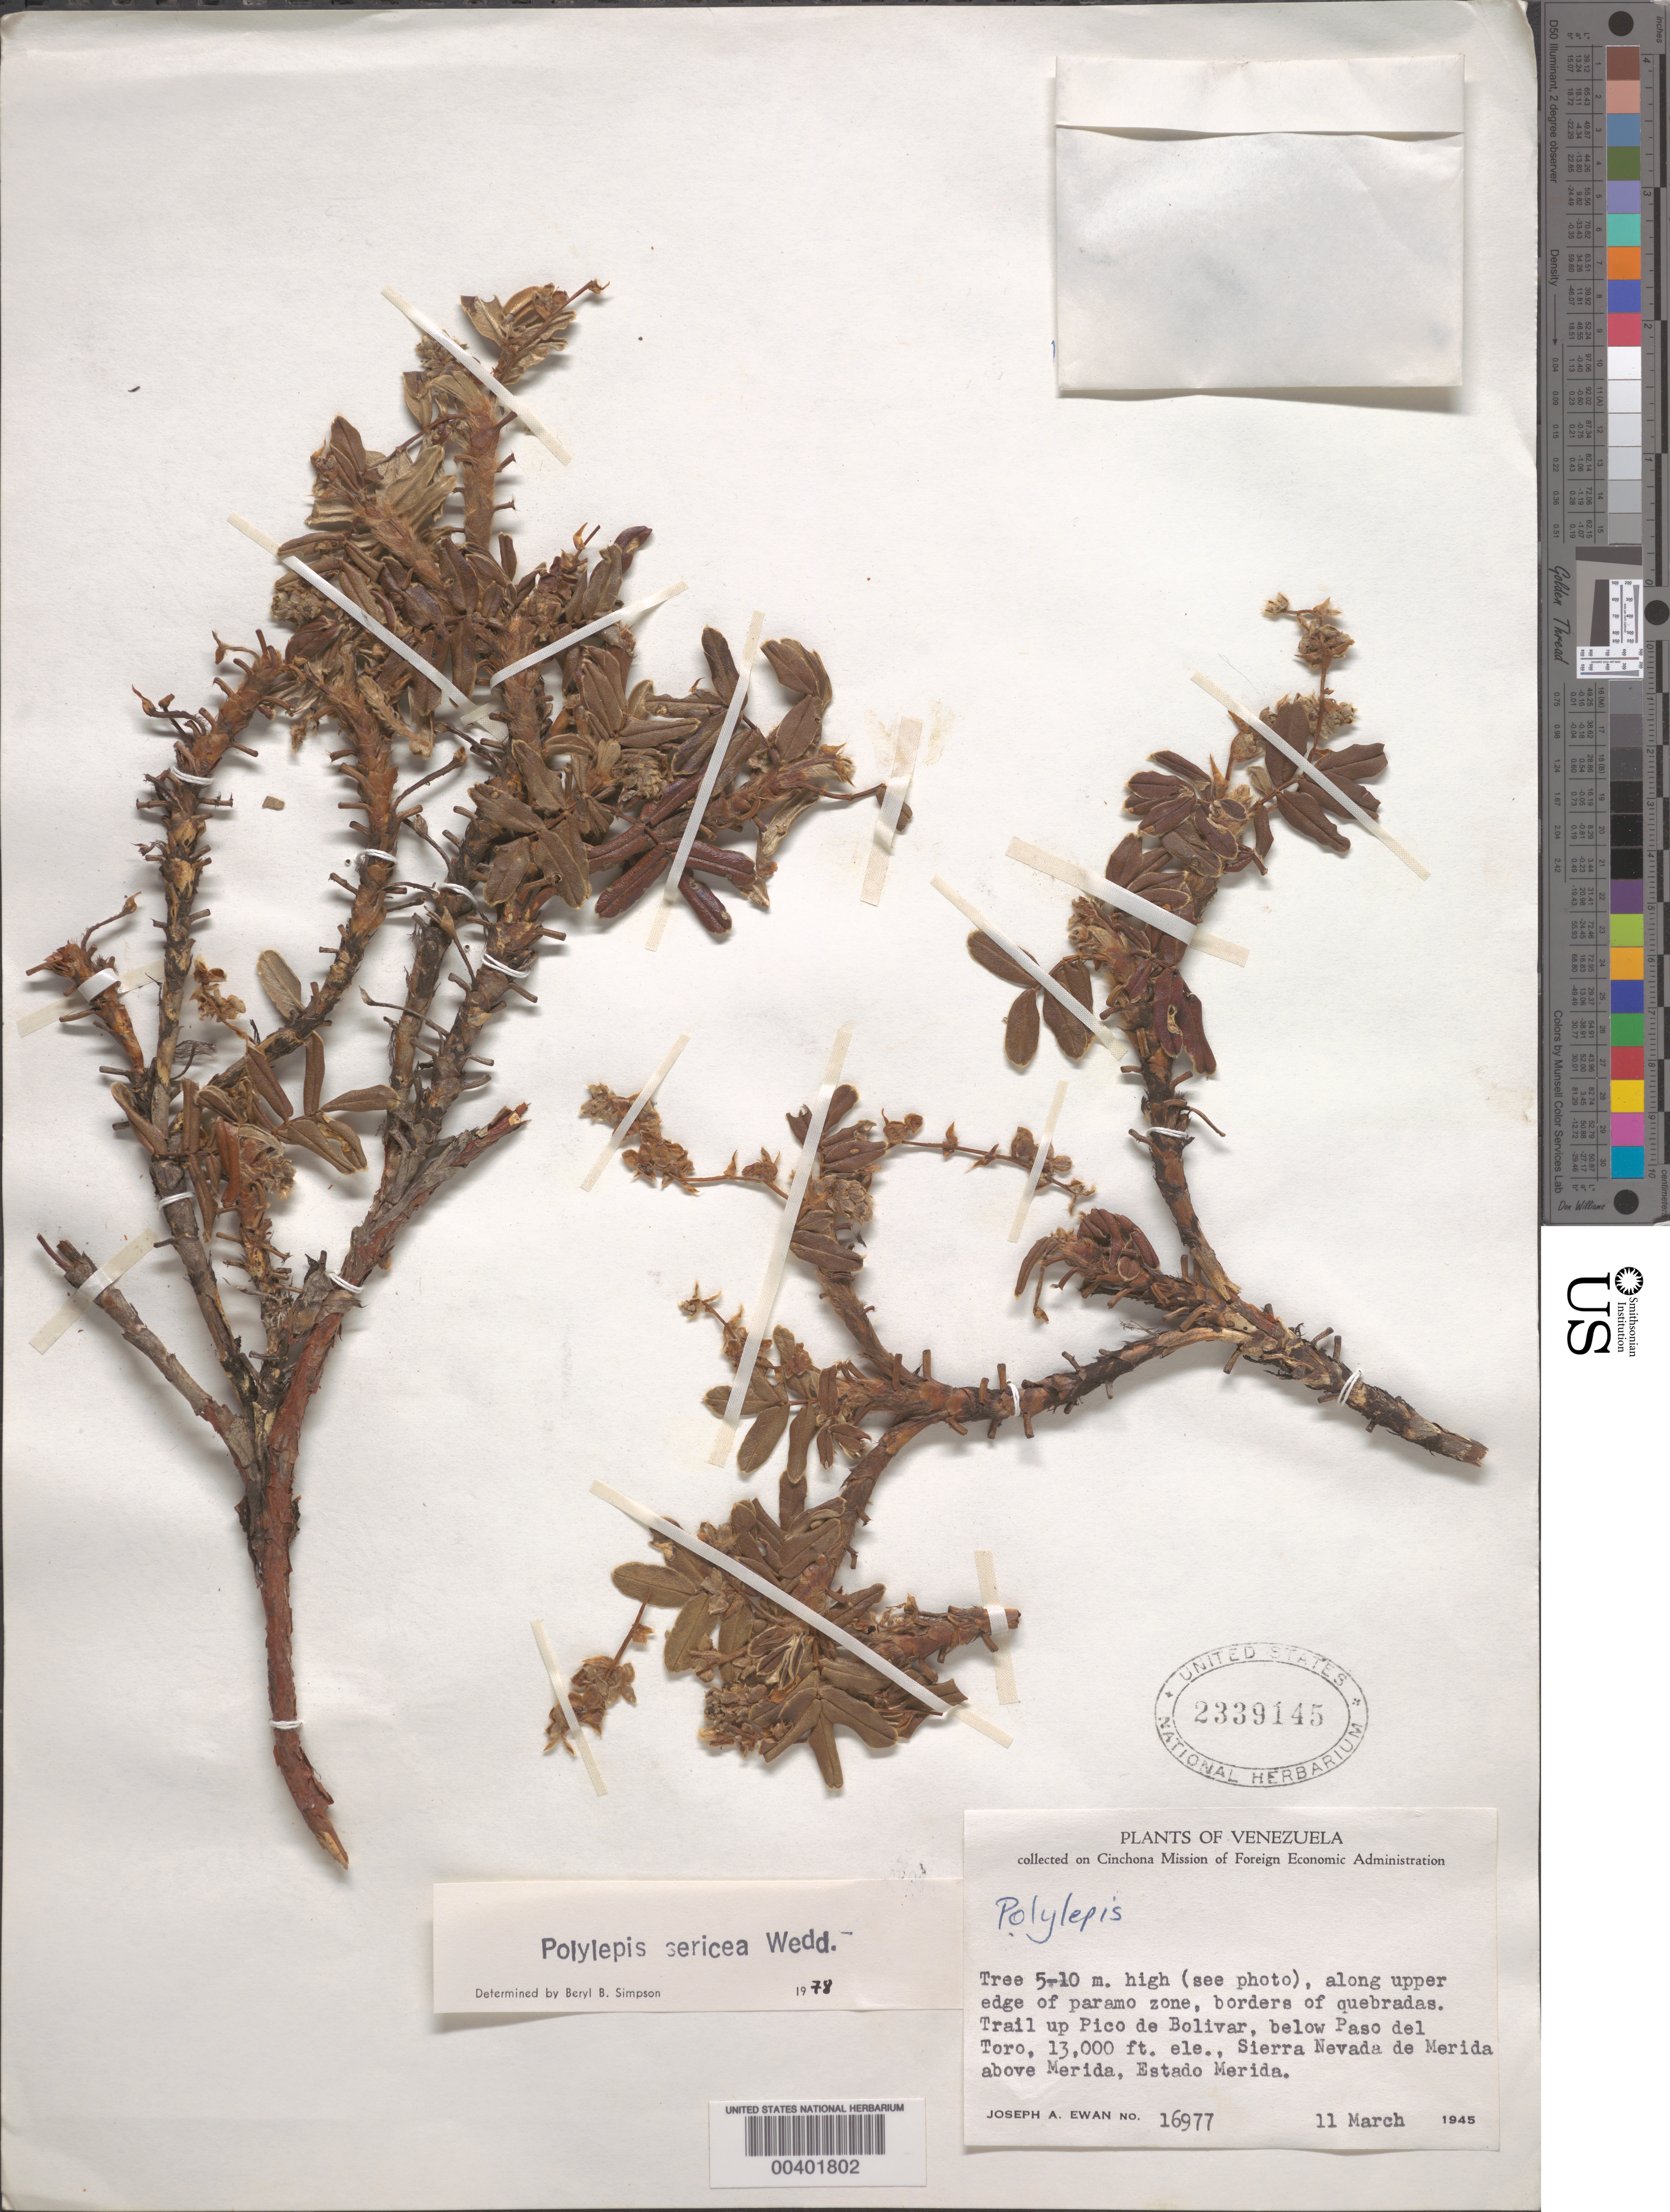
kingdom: Plantae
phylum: Tracheophyta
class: Magnoliopsida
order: Rosales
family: Rosaceae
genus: Polylepis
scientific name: Polylepis sericea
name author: Wedd.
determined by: Simpson, B.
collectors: J. A. Ewan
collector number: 16977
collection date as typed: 11 Mar 1945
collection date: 1945-03-11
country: Venezuela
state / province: Mérida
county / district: Libertador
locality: Trail up Pico de Bolivar, below Paso del Toro Bolívar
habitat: Along upper edge of páramo zone, borders of quebradas.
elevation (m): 3962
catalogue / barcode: US 2339145